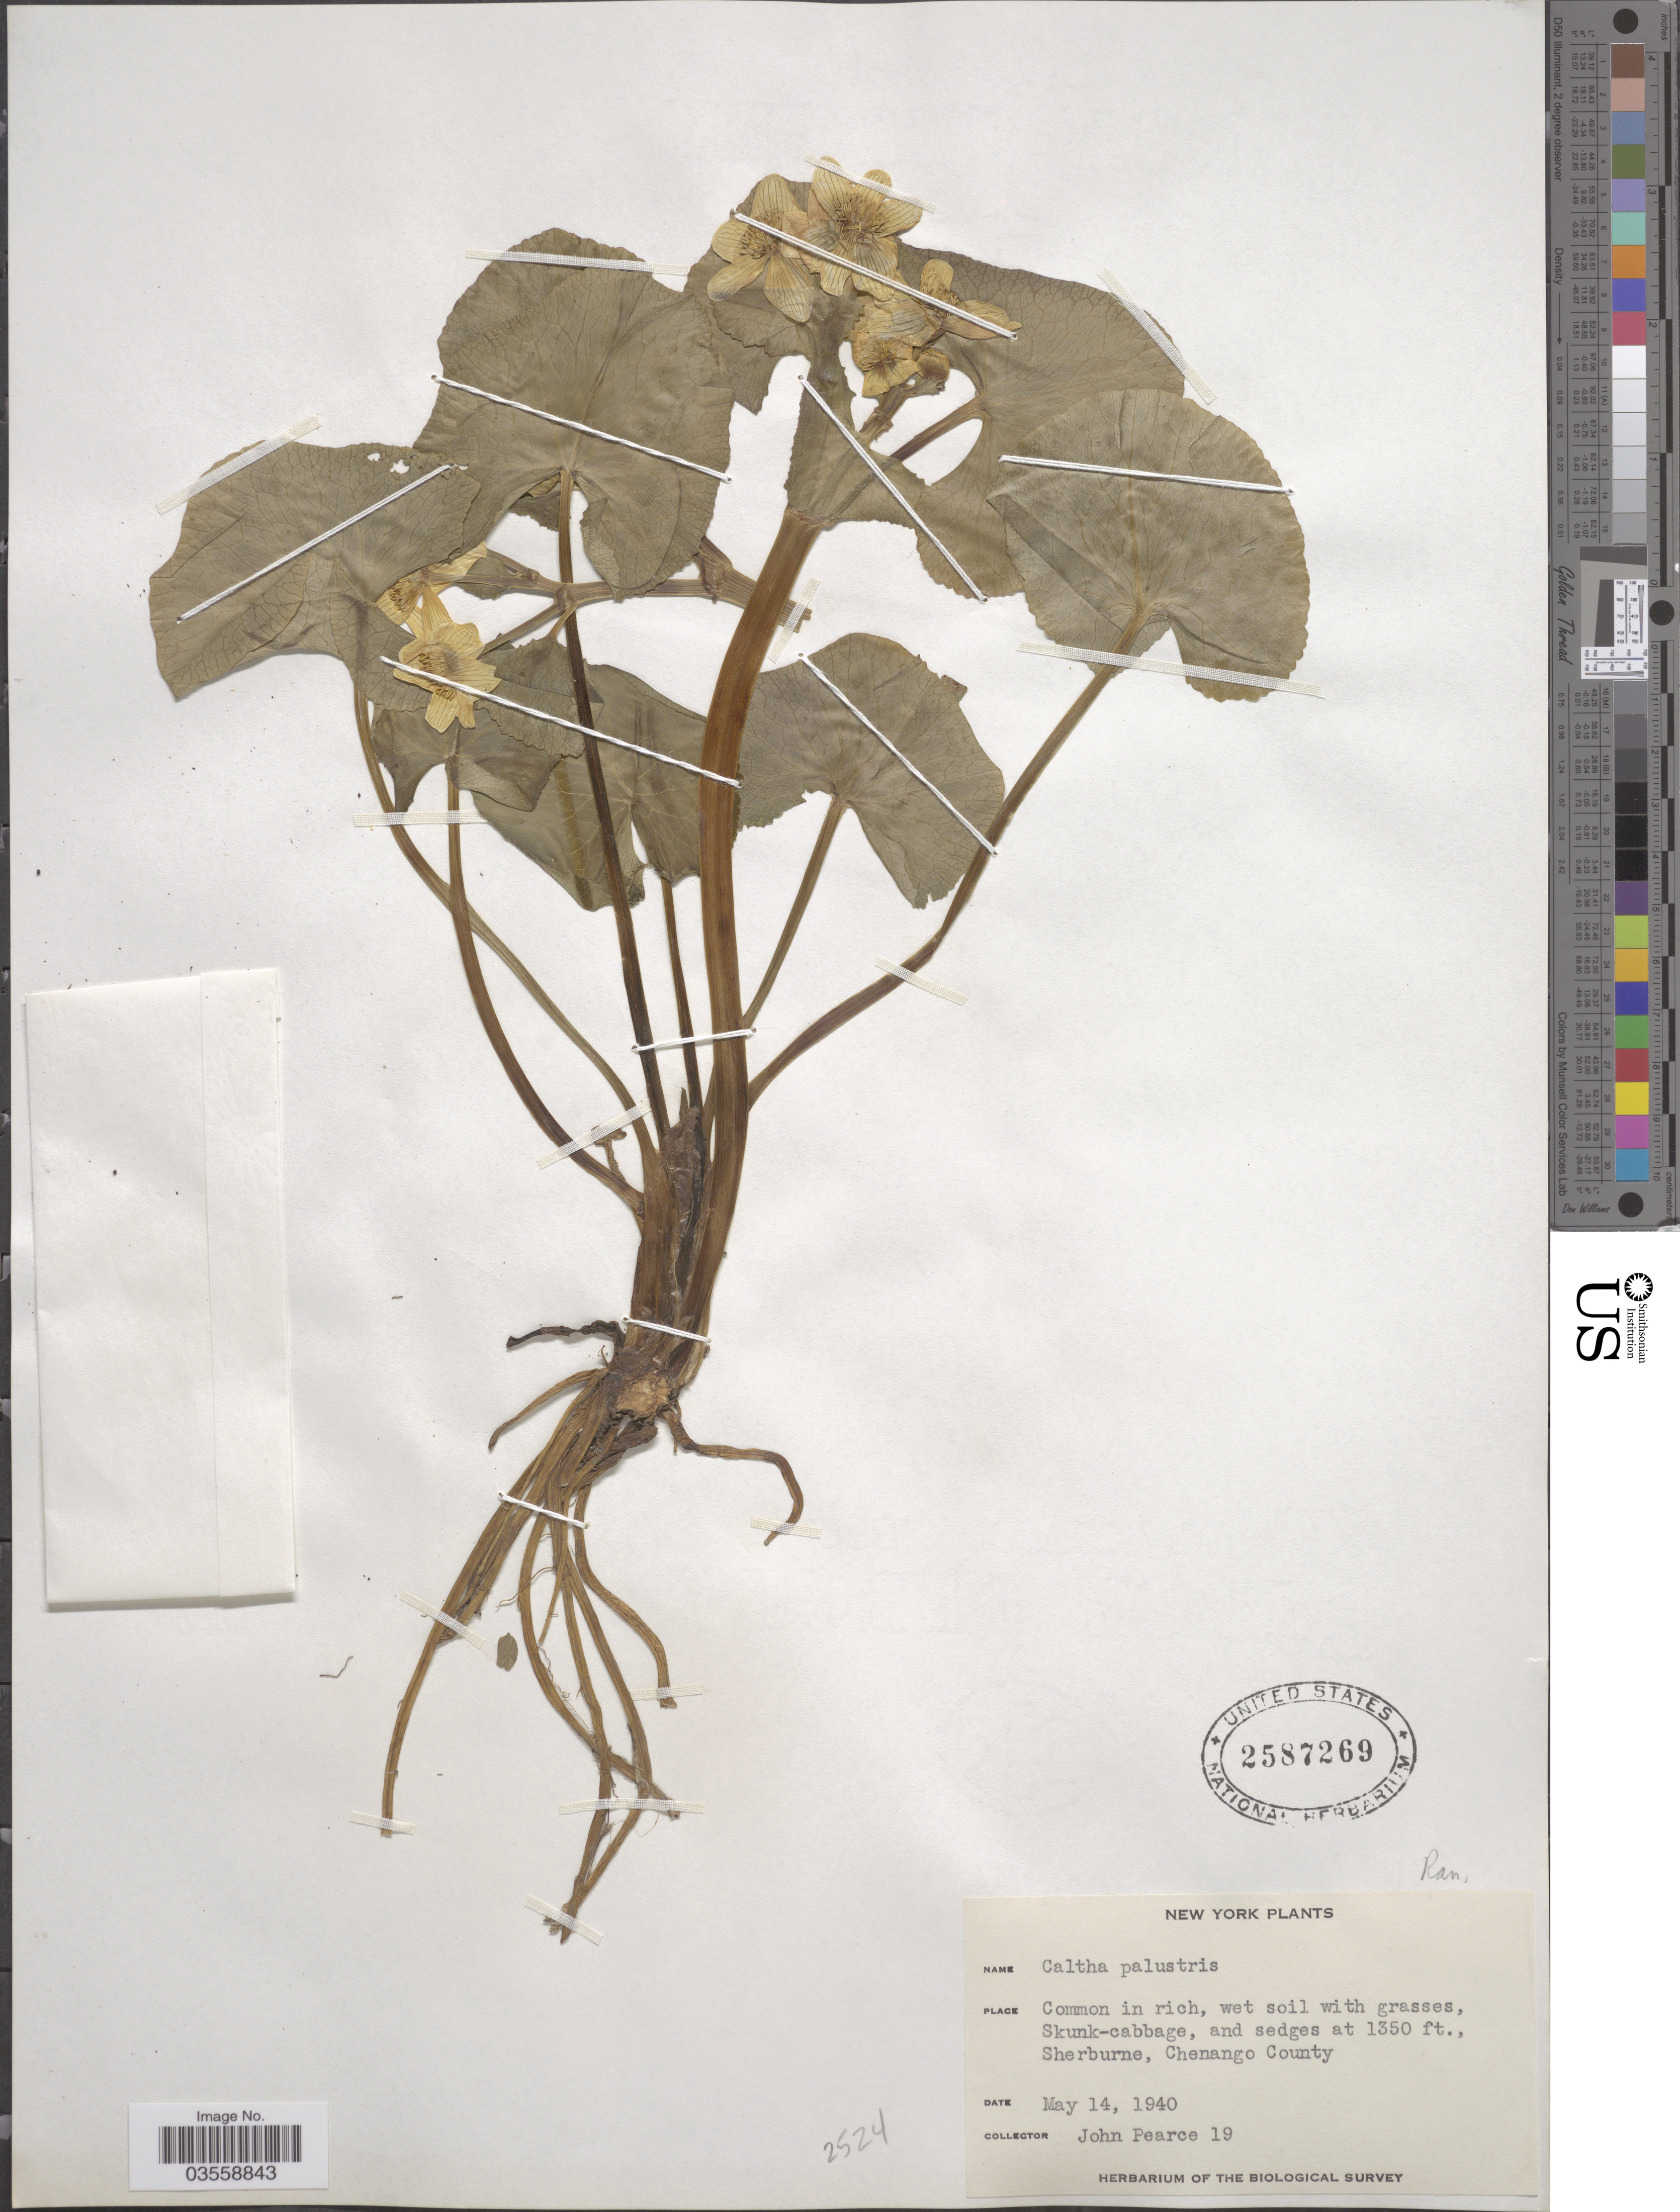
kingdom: Plantae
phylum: Tracheophyta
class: Magnoliopsida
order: Ranunculales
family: Ranunculaceae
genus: Caltha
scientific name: Caltha palustris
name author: L.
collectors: J. Pearce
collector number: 19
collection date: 1940-05-14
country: United States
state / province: New York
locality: Sherburne, Chenango County.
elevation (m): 411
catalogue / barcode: US 2587269